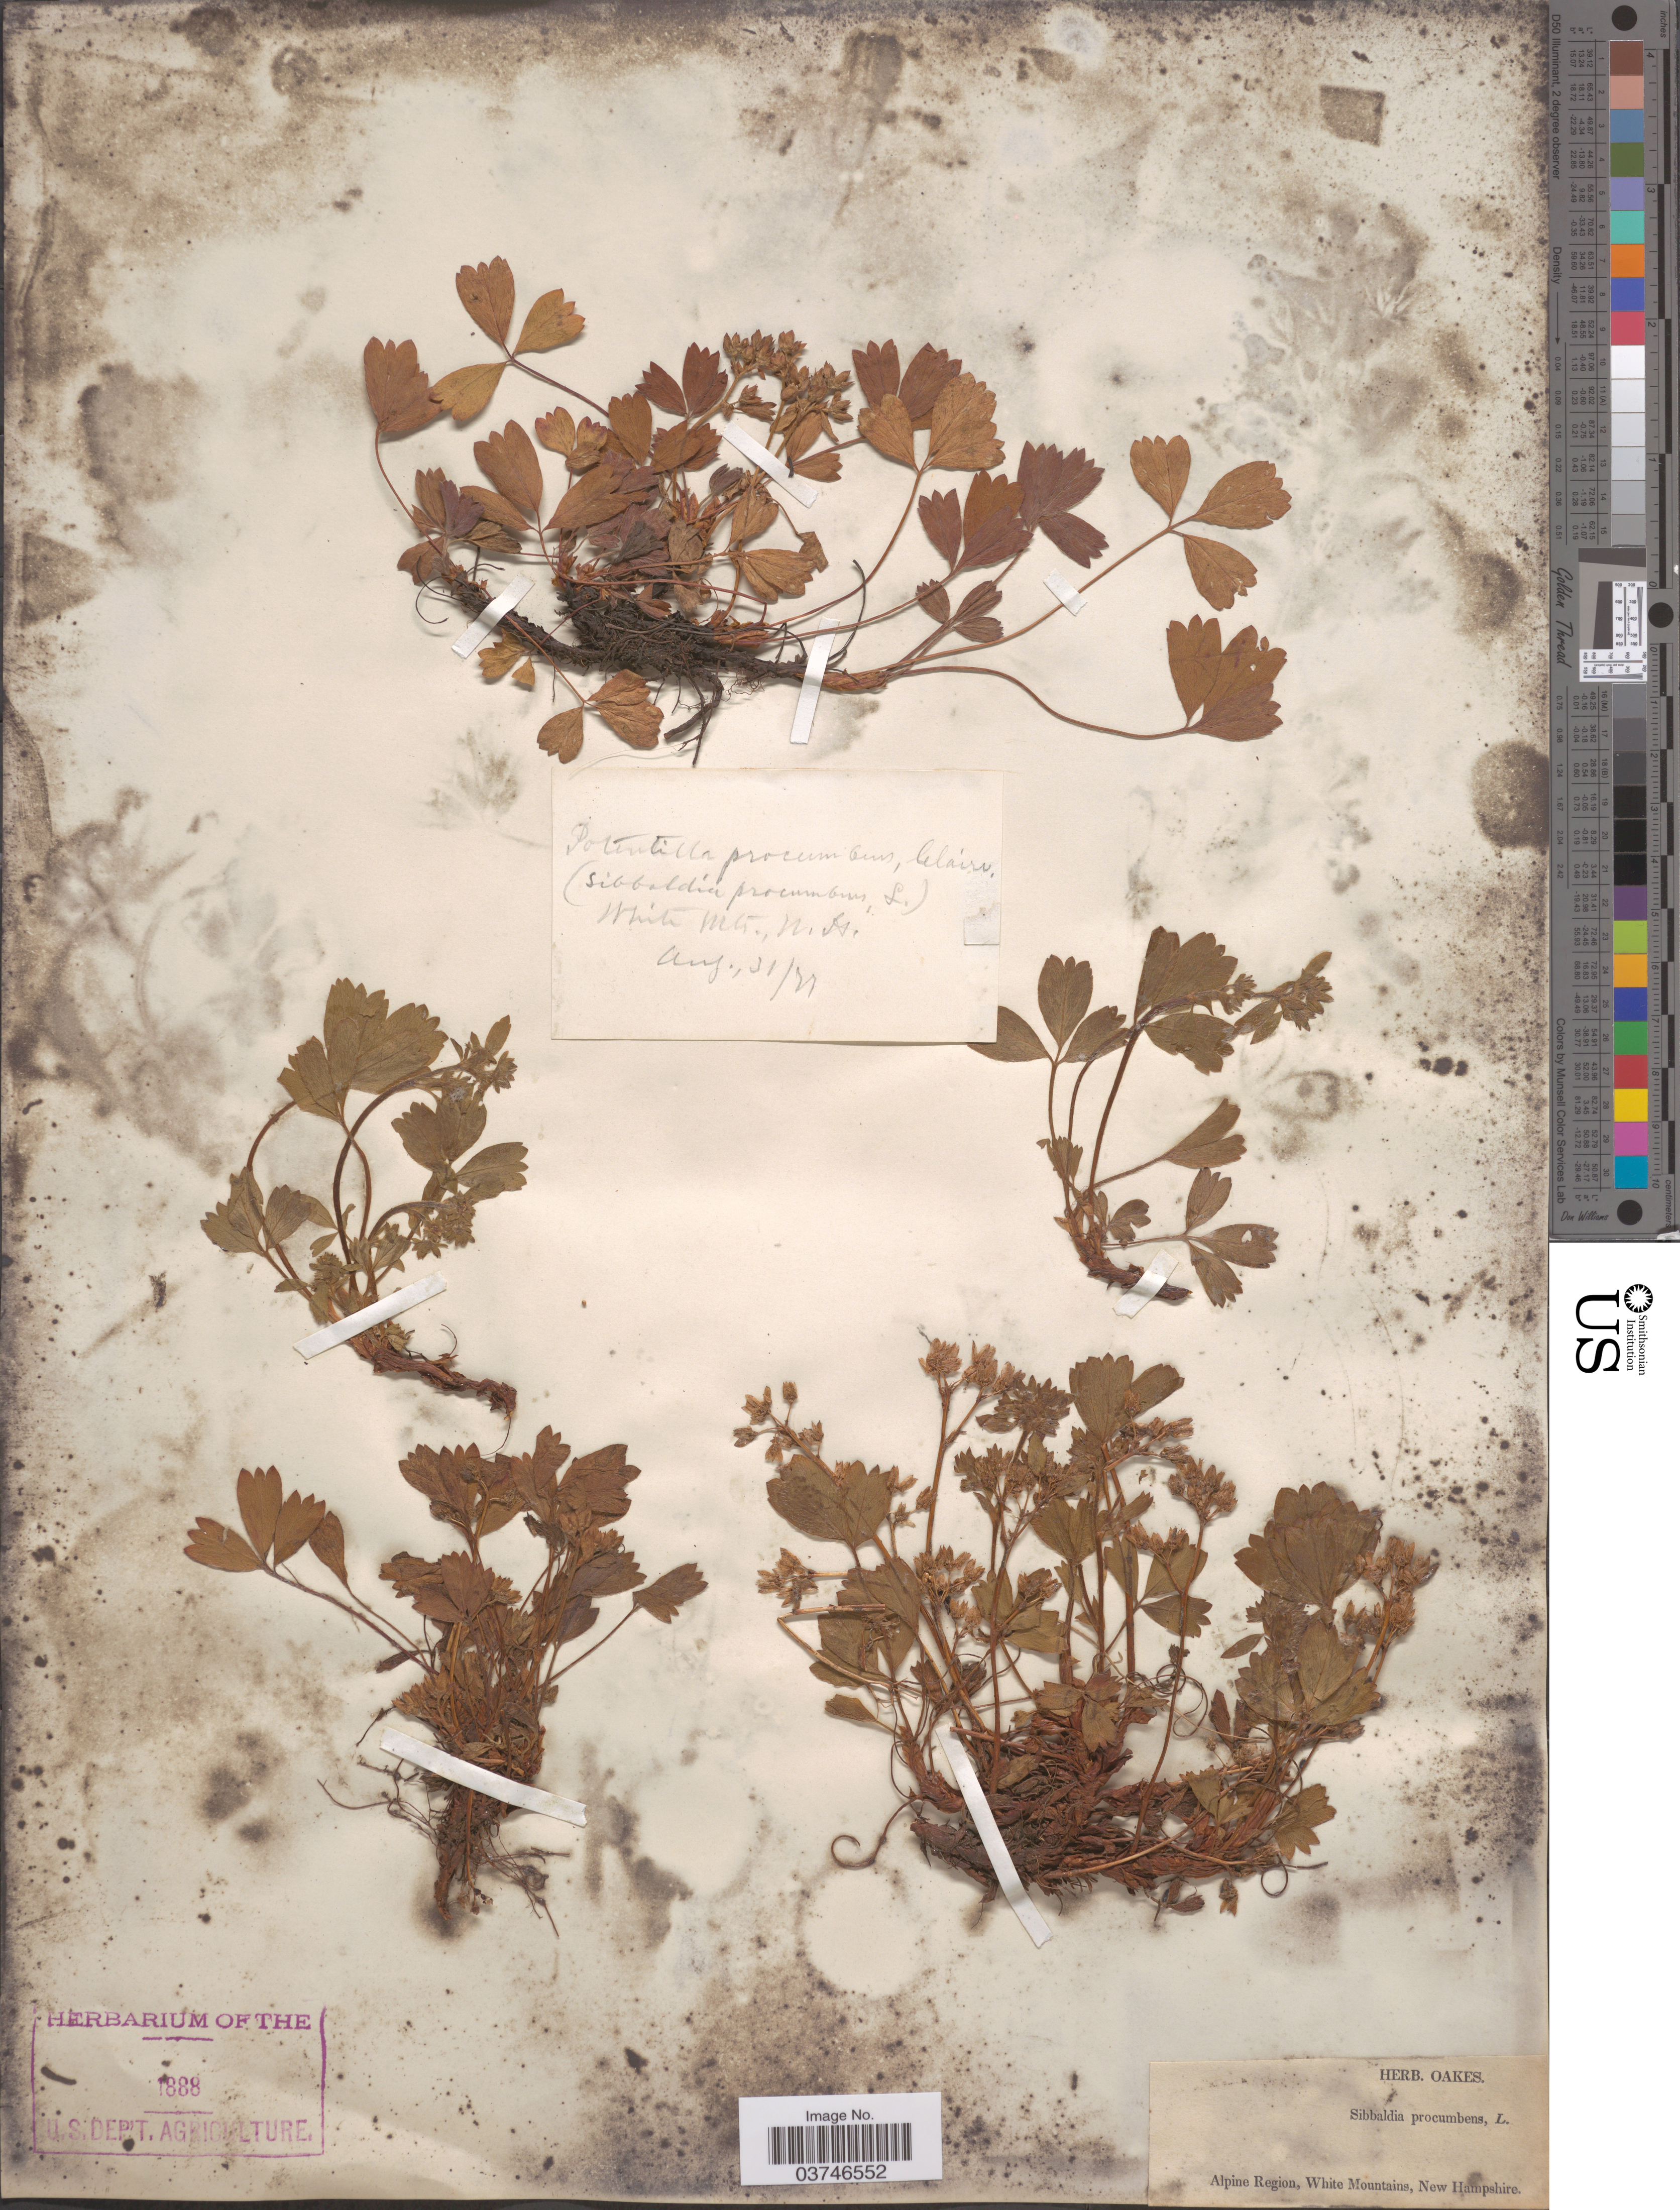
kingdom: Plantae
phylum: Tracheophyta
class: Magnoliopsida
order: Rosales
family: Rosaceae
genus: Sibbaldia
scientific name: Sibbaldia procumbens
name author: L.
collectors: ex herb. Oakes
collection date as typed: Transcribed d/m/y: 31/8/77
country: United States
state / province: New Hampshire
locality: Alpine Region, White Mountains.